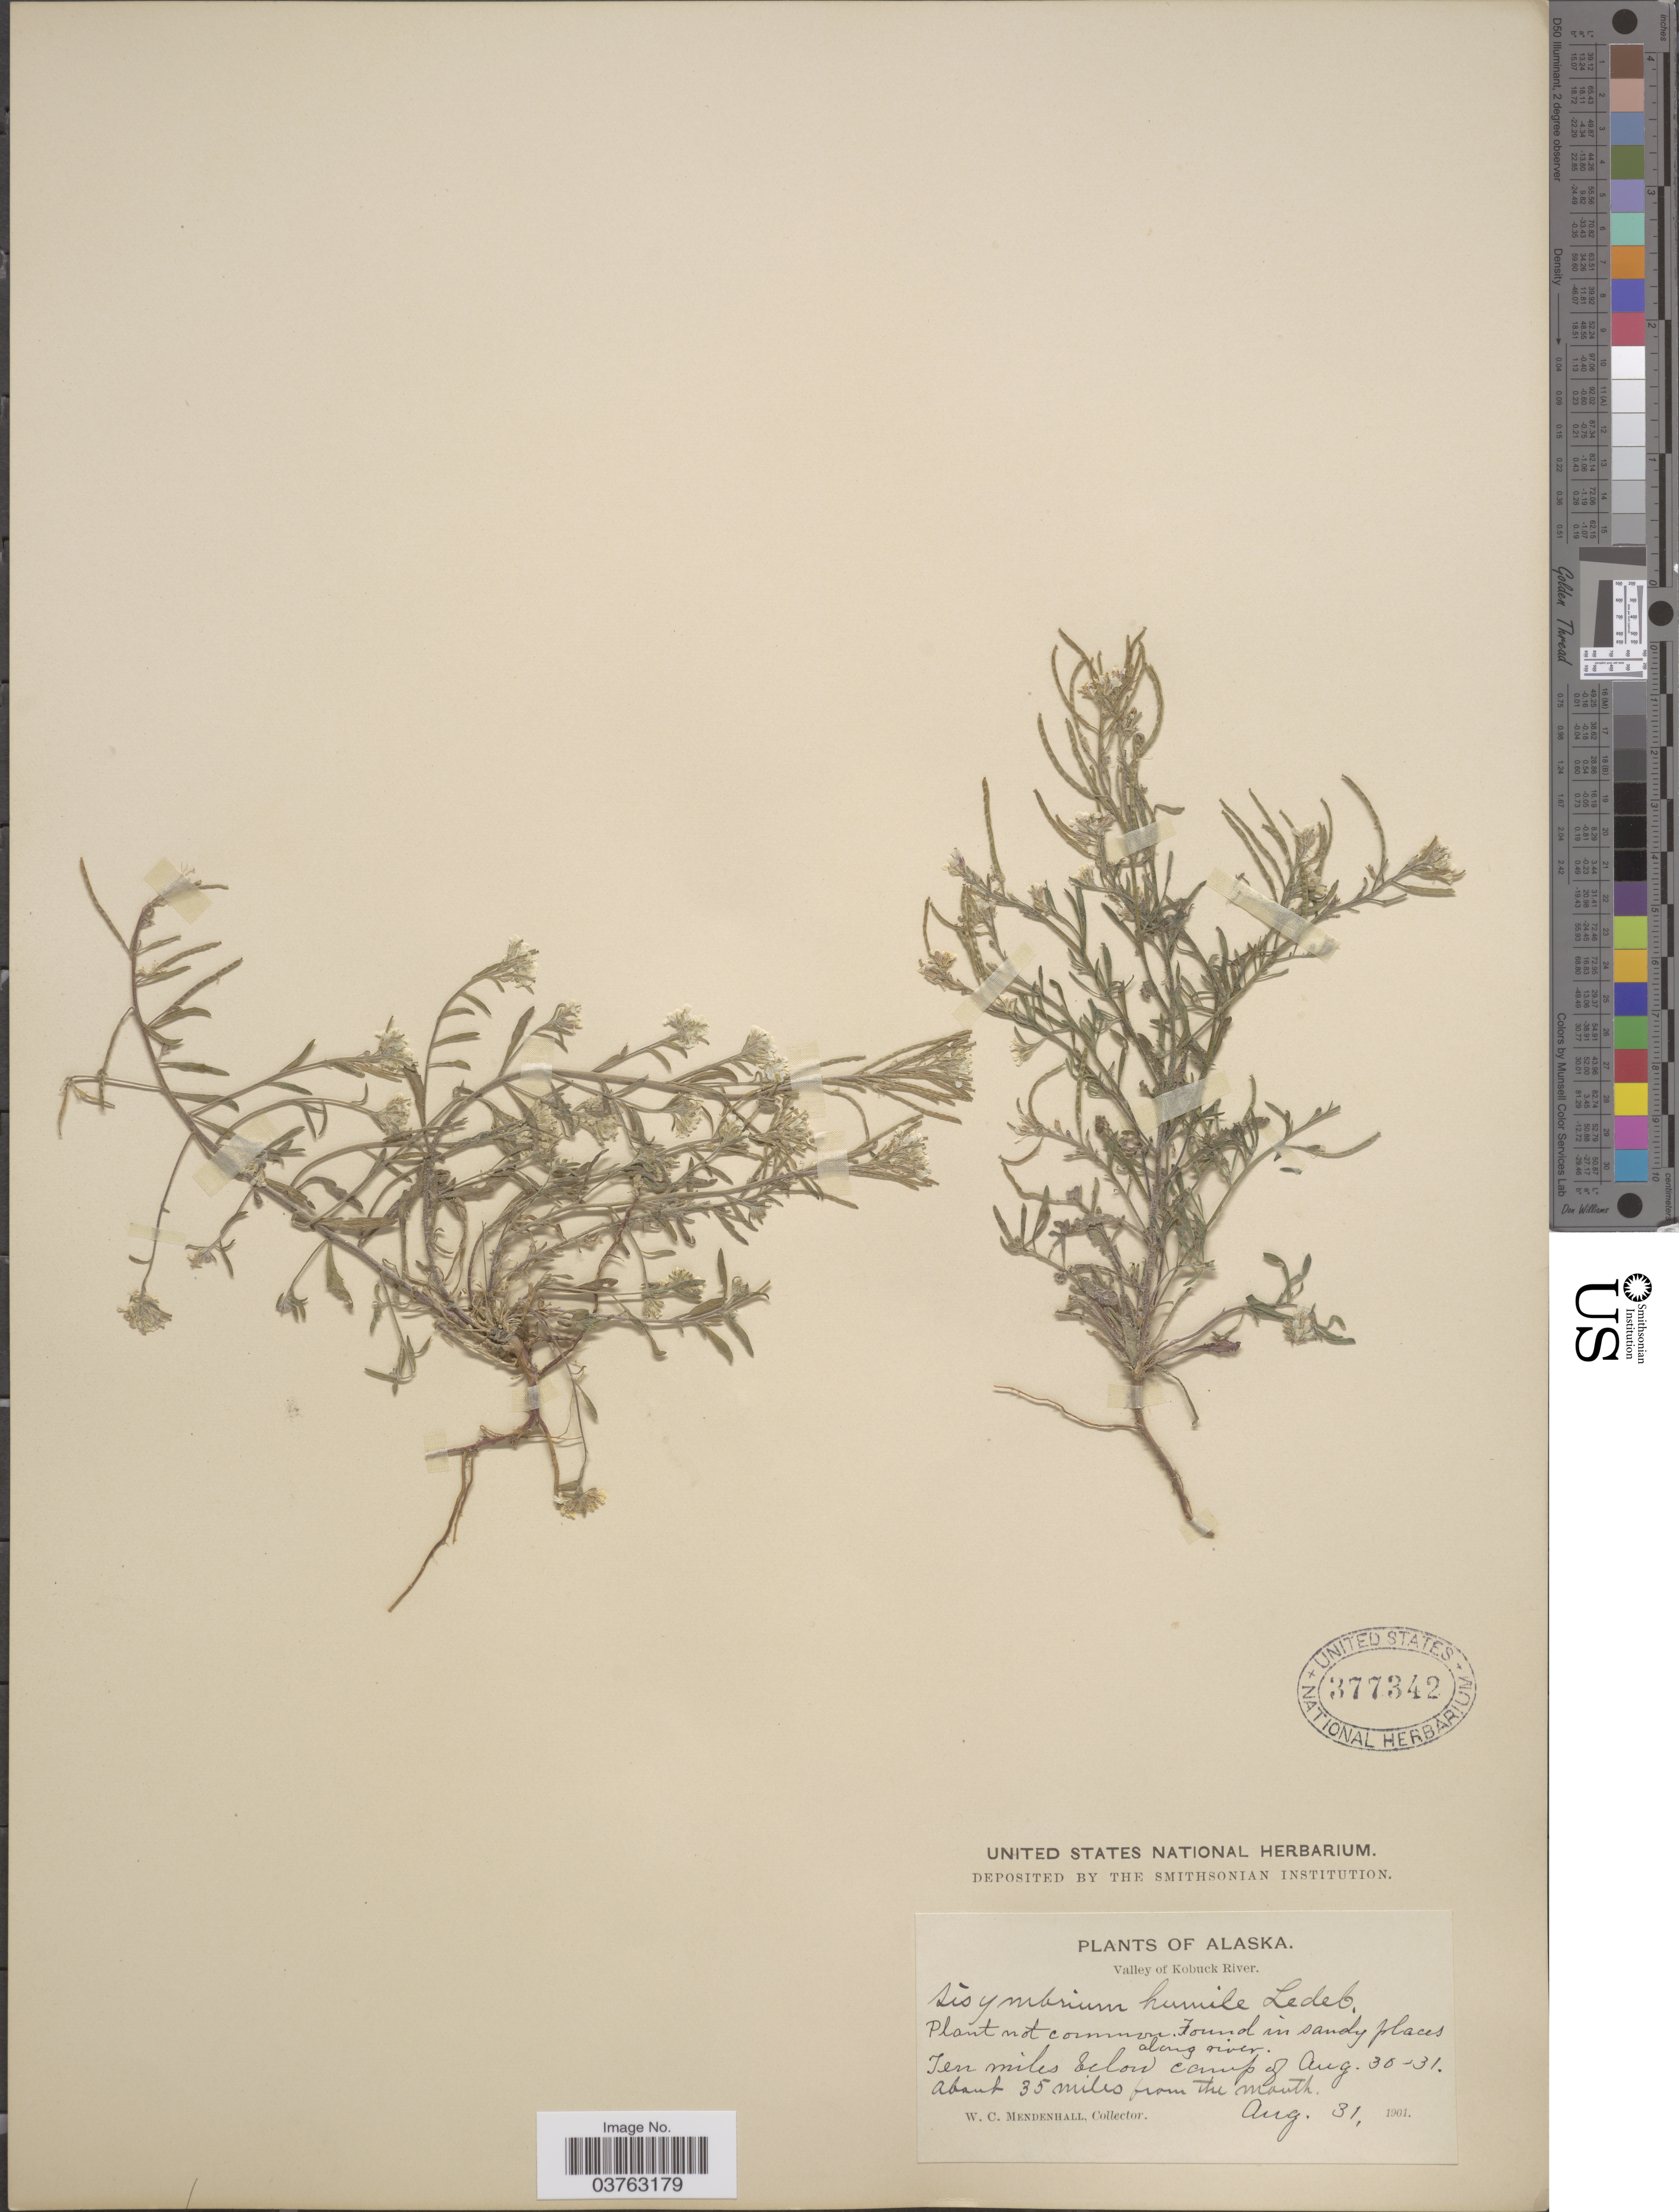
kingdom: Plantae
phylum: Tracheophyta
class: Magnoliopsida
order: Brassicales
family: Brassicaceae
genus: Neotorularia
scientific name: Neotorularia humilis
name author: (C.A. Mey.) Hedge & J. Léonard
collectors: W. Mendenhall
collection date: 1901-08-31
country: United States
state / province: Alaska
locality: Valley of Kobuck River. Ten miles below camp of about 35 miles from the mouth.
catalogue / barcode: US 377342